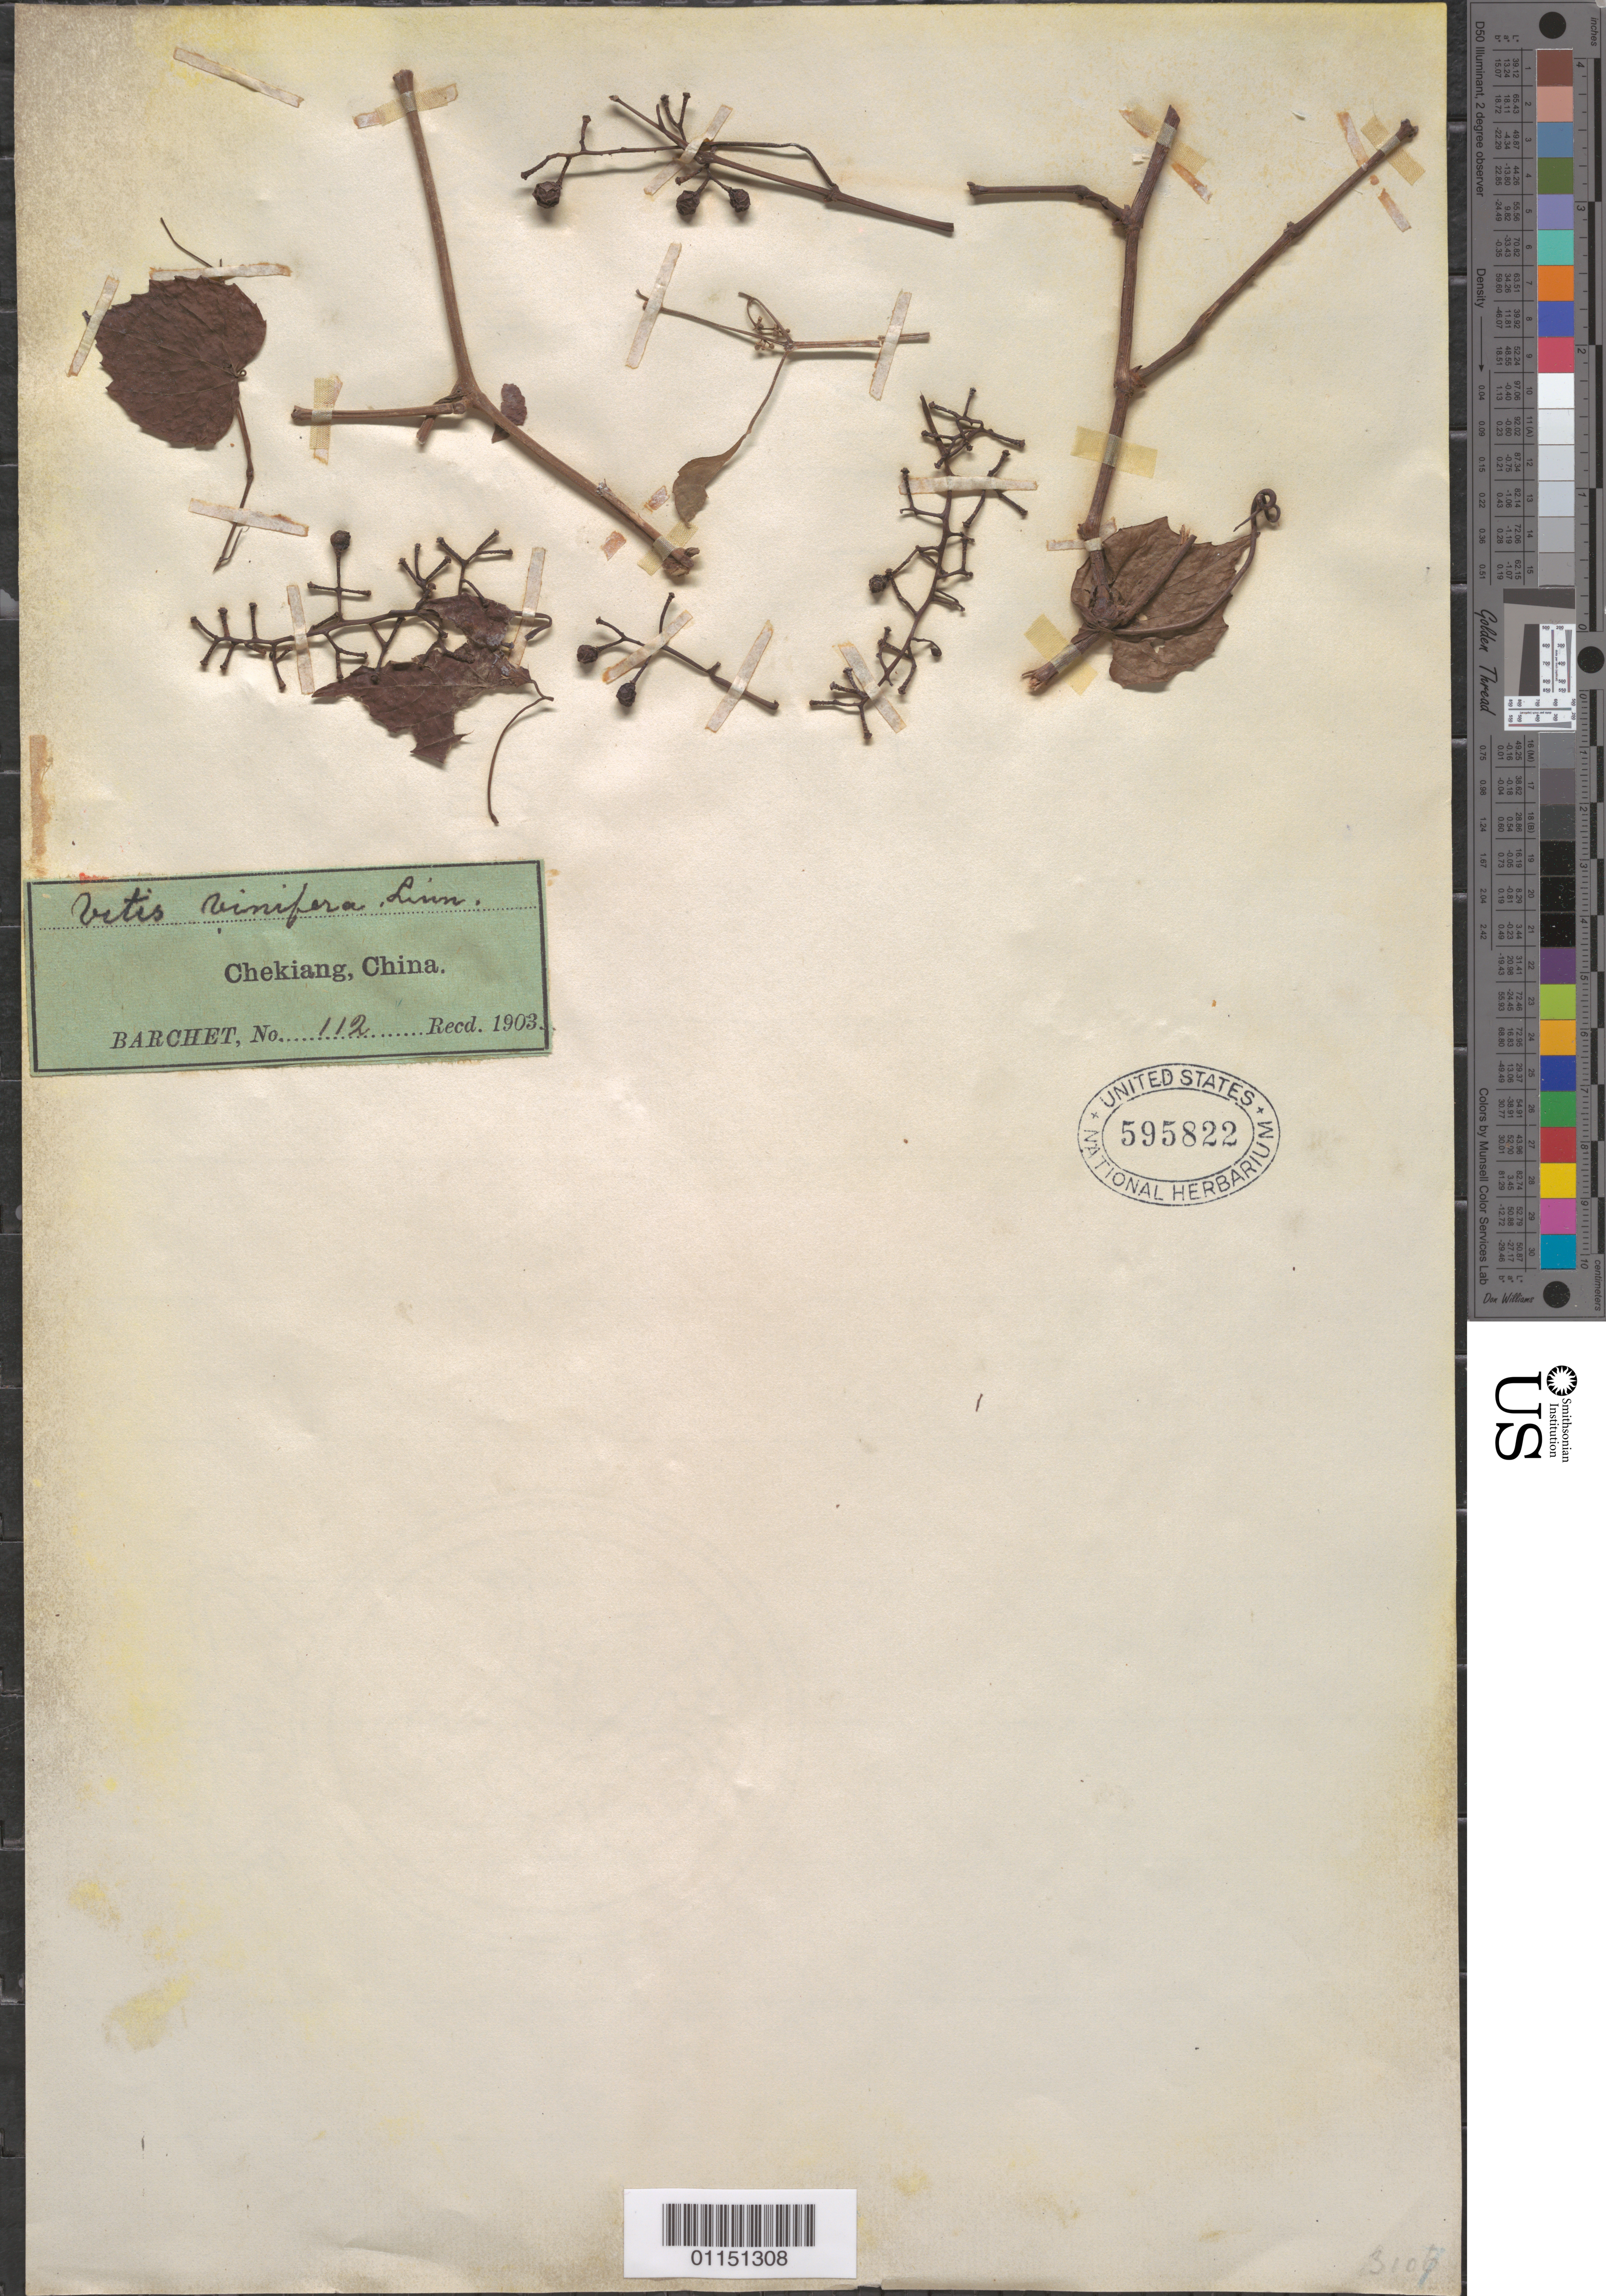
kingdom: Plantae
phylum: Tracheophyta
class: Magnoliopsida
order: Vitales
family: Vitaceae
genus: Vitis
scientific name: Vitis vinifera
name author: L.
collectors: S. P. Barchet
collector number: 112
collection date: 1903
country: China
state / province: Zhejiang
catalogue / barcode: US 595822